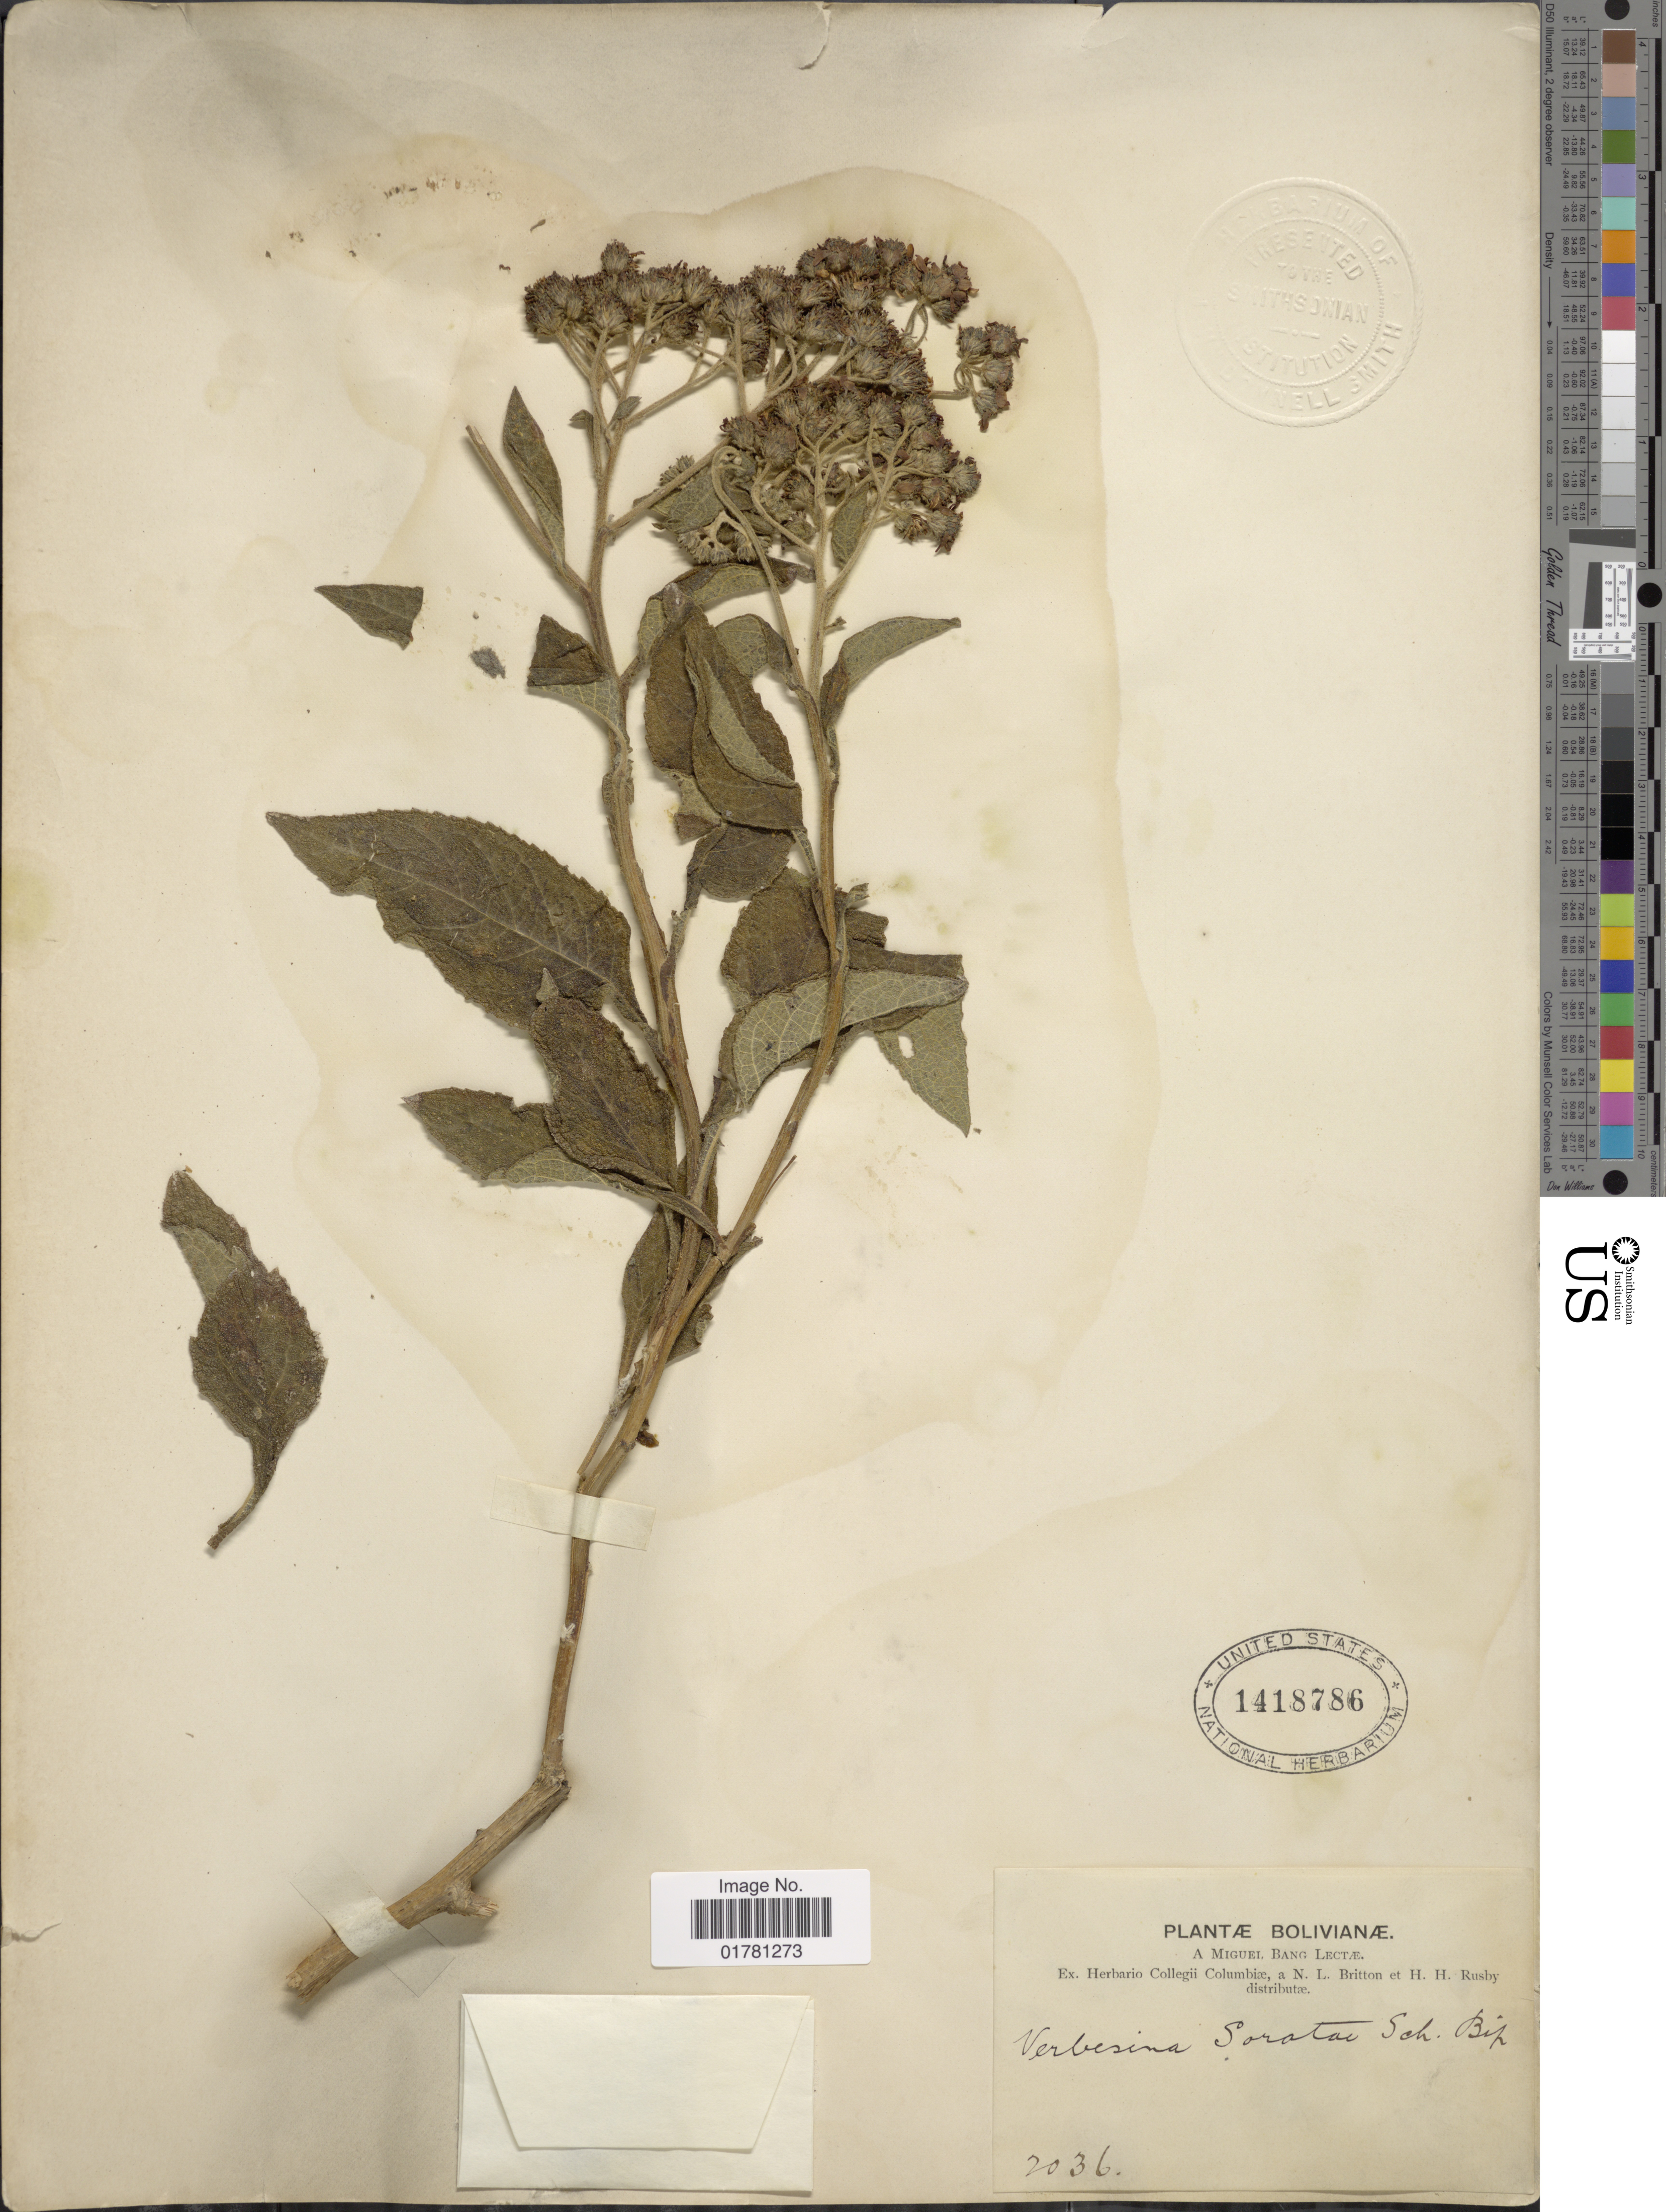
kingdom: Plantae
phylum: Tracheophyta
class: Magnoliopsida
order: Asterales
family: Asteraceae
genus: Verbesina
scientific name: Verbesina semidecurrens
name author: Kuntze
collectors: M. Bang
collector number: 2036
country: Bolivia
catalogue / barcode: US 1418786